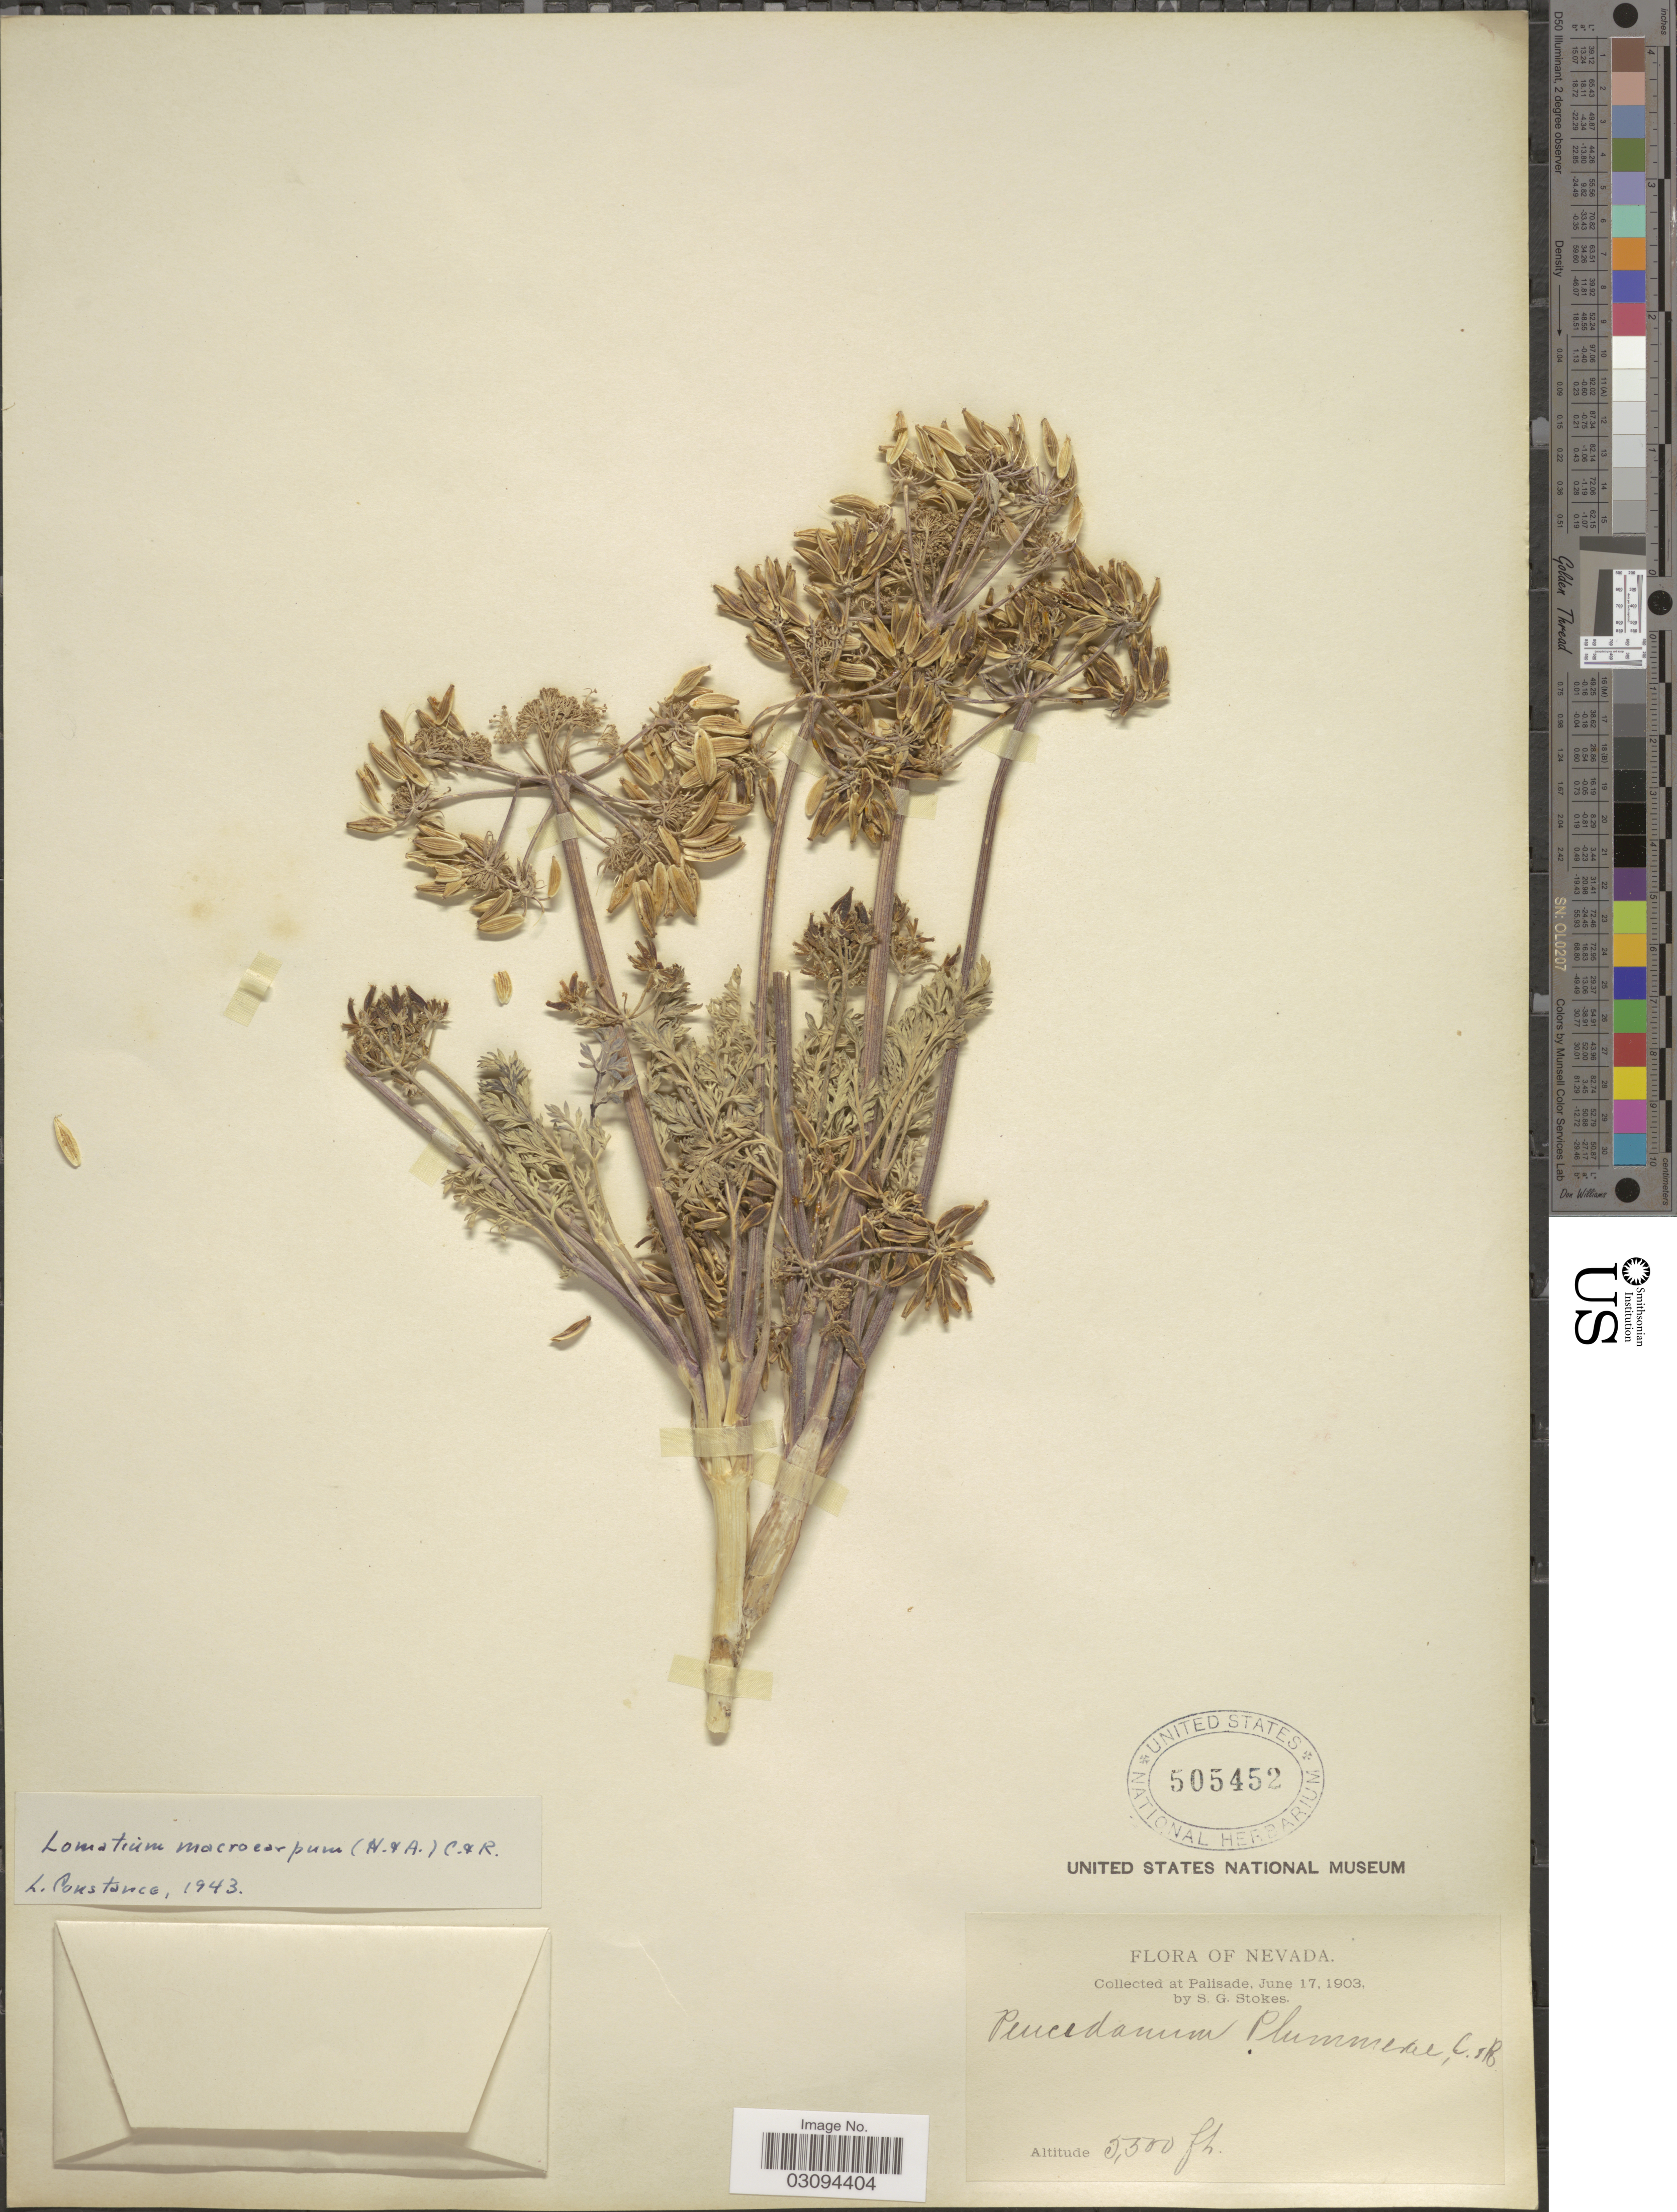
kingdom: Plantae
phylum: Tracheophyta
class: Magnoliopsida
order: Apiales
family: Apiaceae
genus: Lomatium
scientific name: Lomatium macrocarpum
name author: (Hook. et al.) J.M. Coult. & Rose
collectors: S. G. Stokes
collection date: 1903-06-17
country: United States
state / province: Nevada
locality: Palisade.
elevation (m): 1676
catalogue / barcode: US 505452